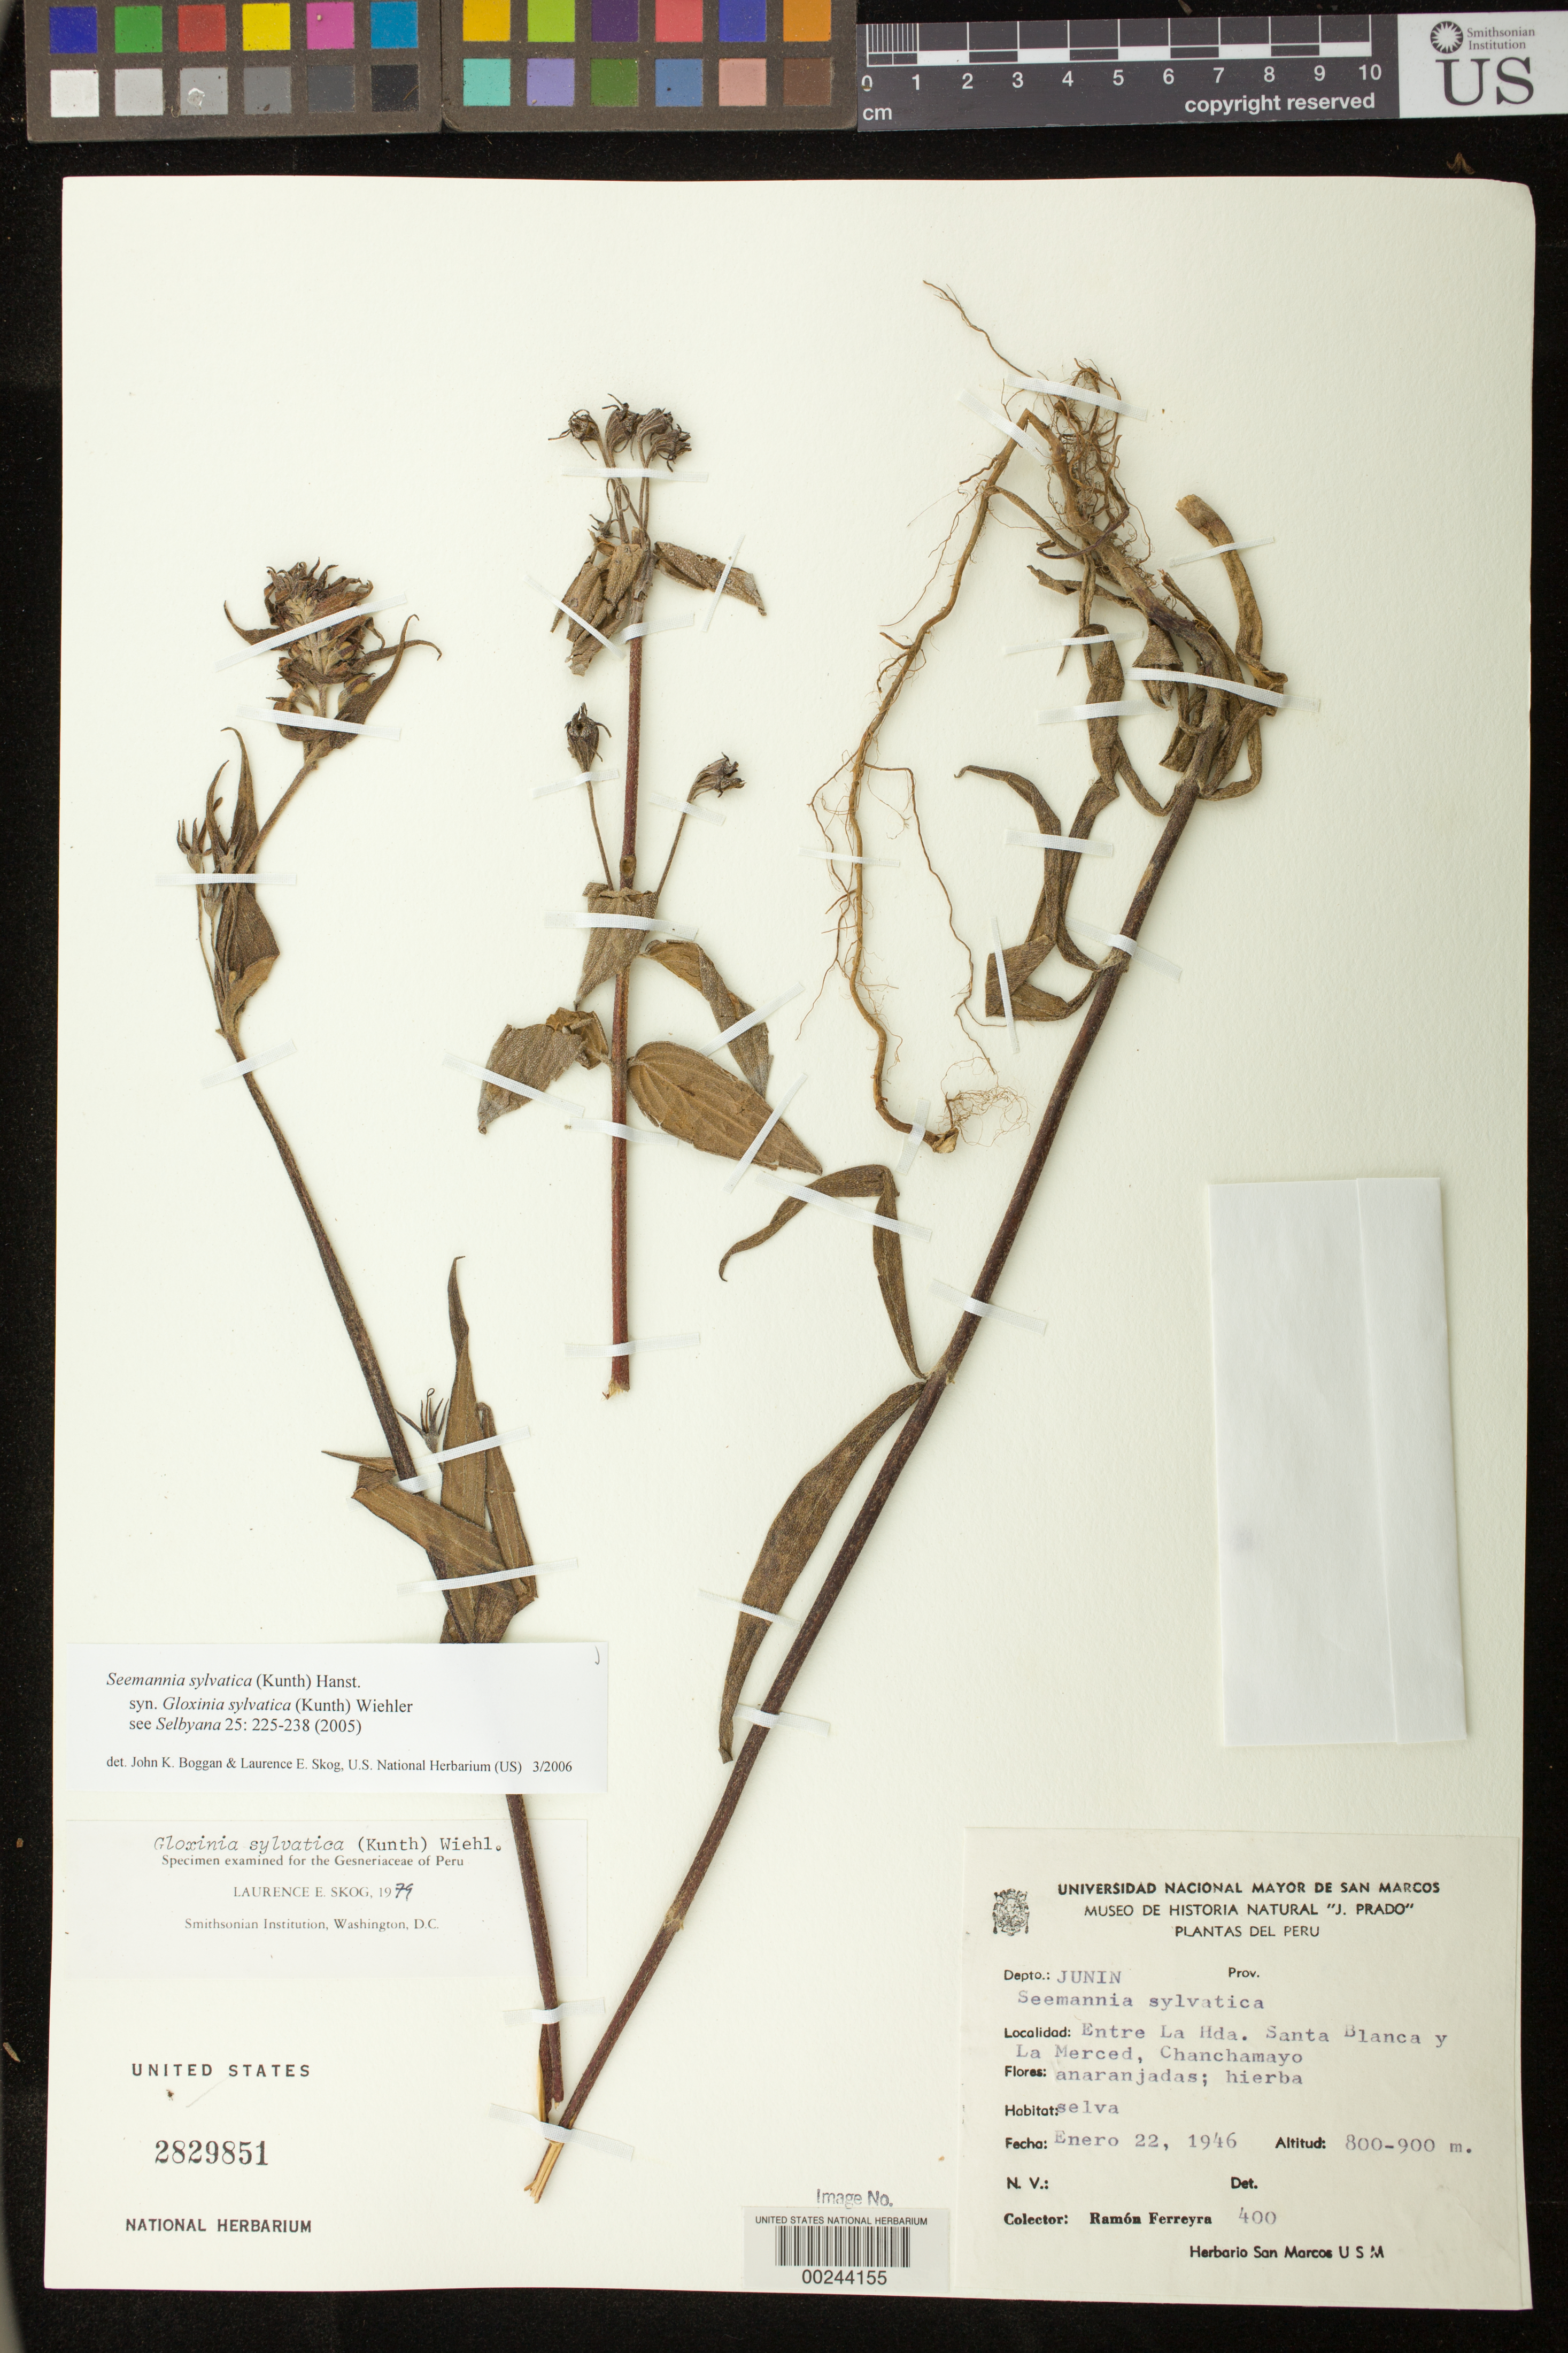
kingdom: Plantae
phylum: Tracheophyta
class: Magnoliopsida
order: Lamiales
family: Gesneriaceae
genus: Seemannia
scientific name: Seemannia sylvatica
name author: (Kunth) Hanst.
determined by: Boggan, J. K.; Skog, L. E.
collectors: R. A. Ferreyra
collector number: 400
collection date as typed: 22 Jan 1946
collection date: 1946-01-22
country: Peru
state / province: Junín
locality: Between la hda Santa Blanca and La Merced, Chanchamayo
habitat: Forest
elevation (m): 800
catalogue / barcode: US 2829851